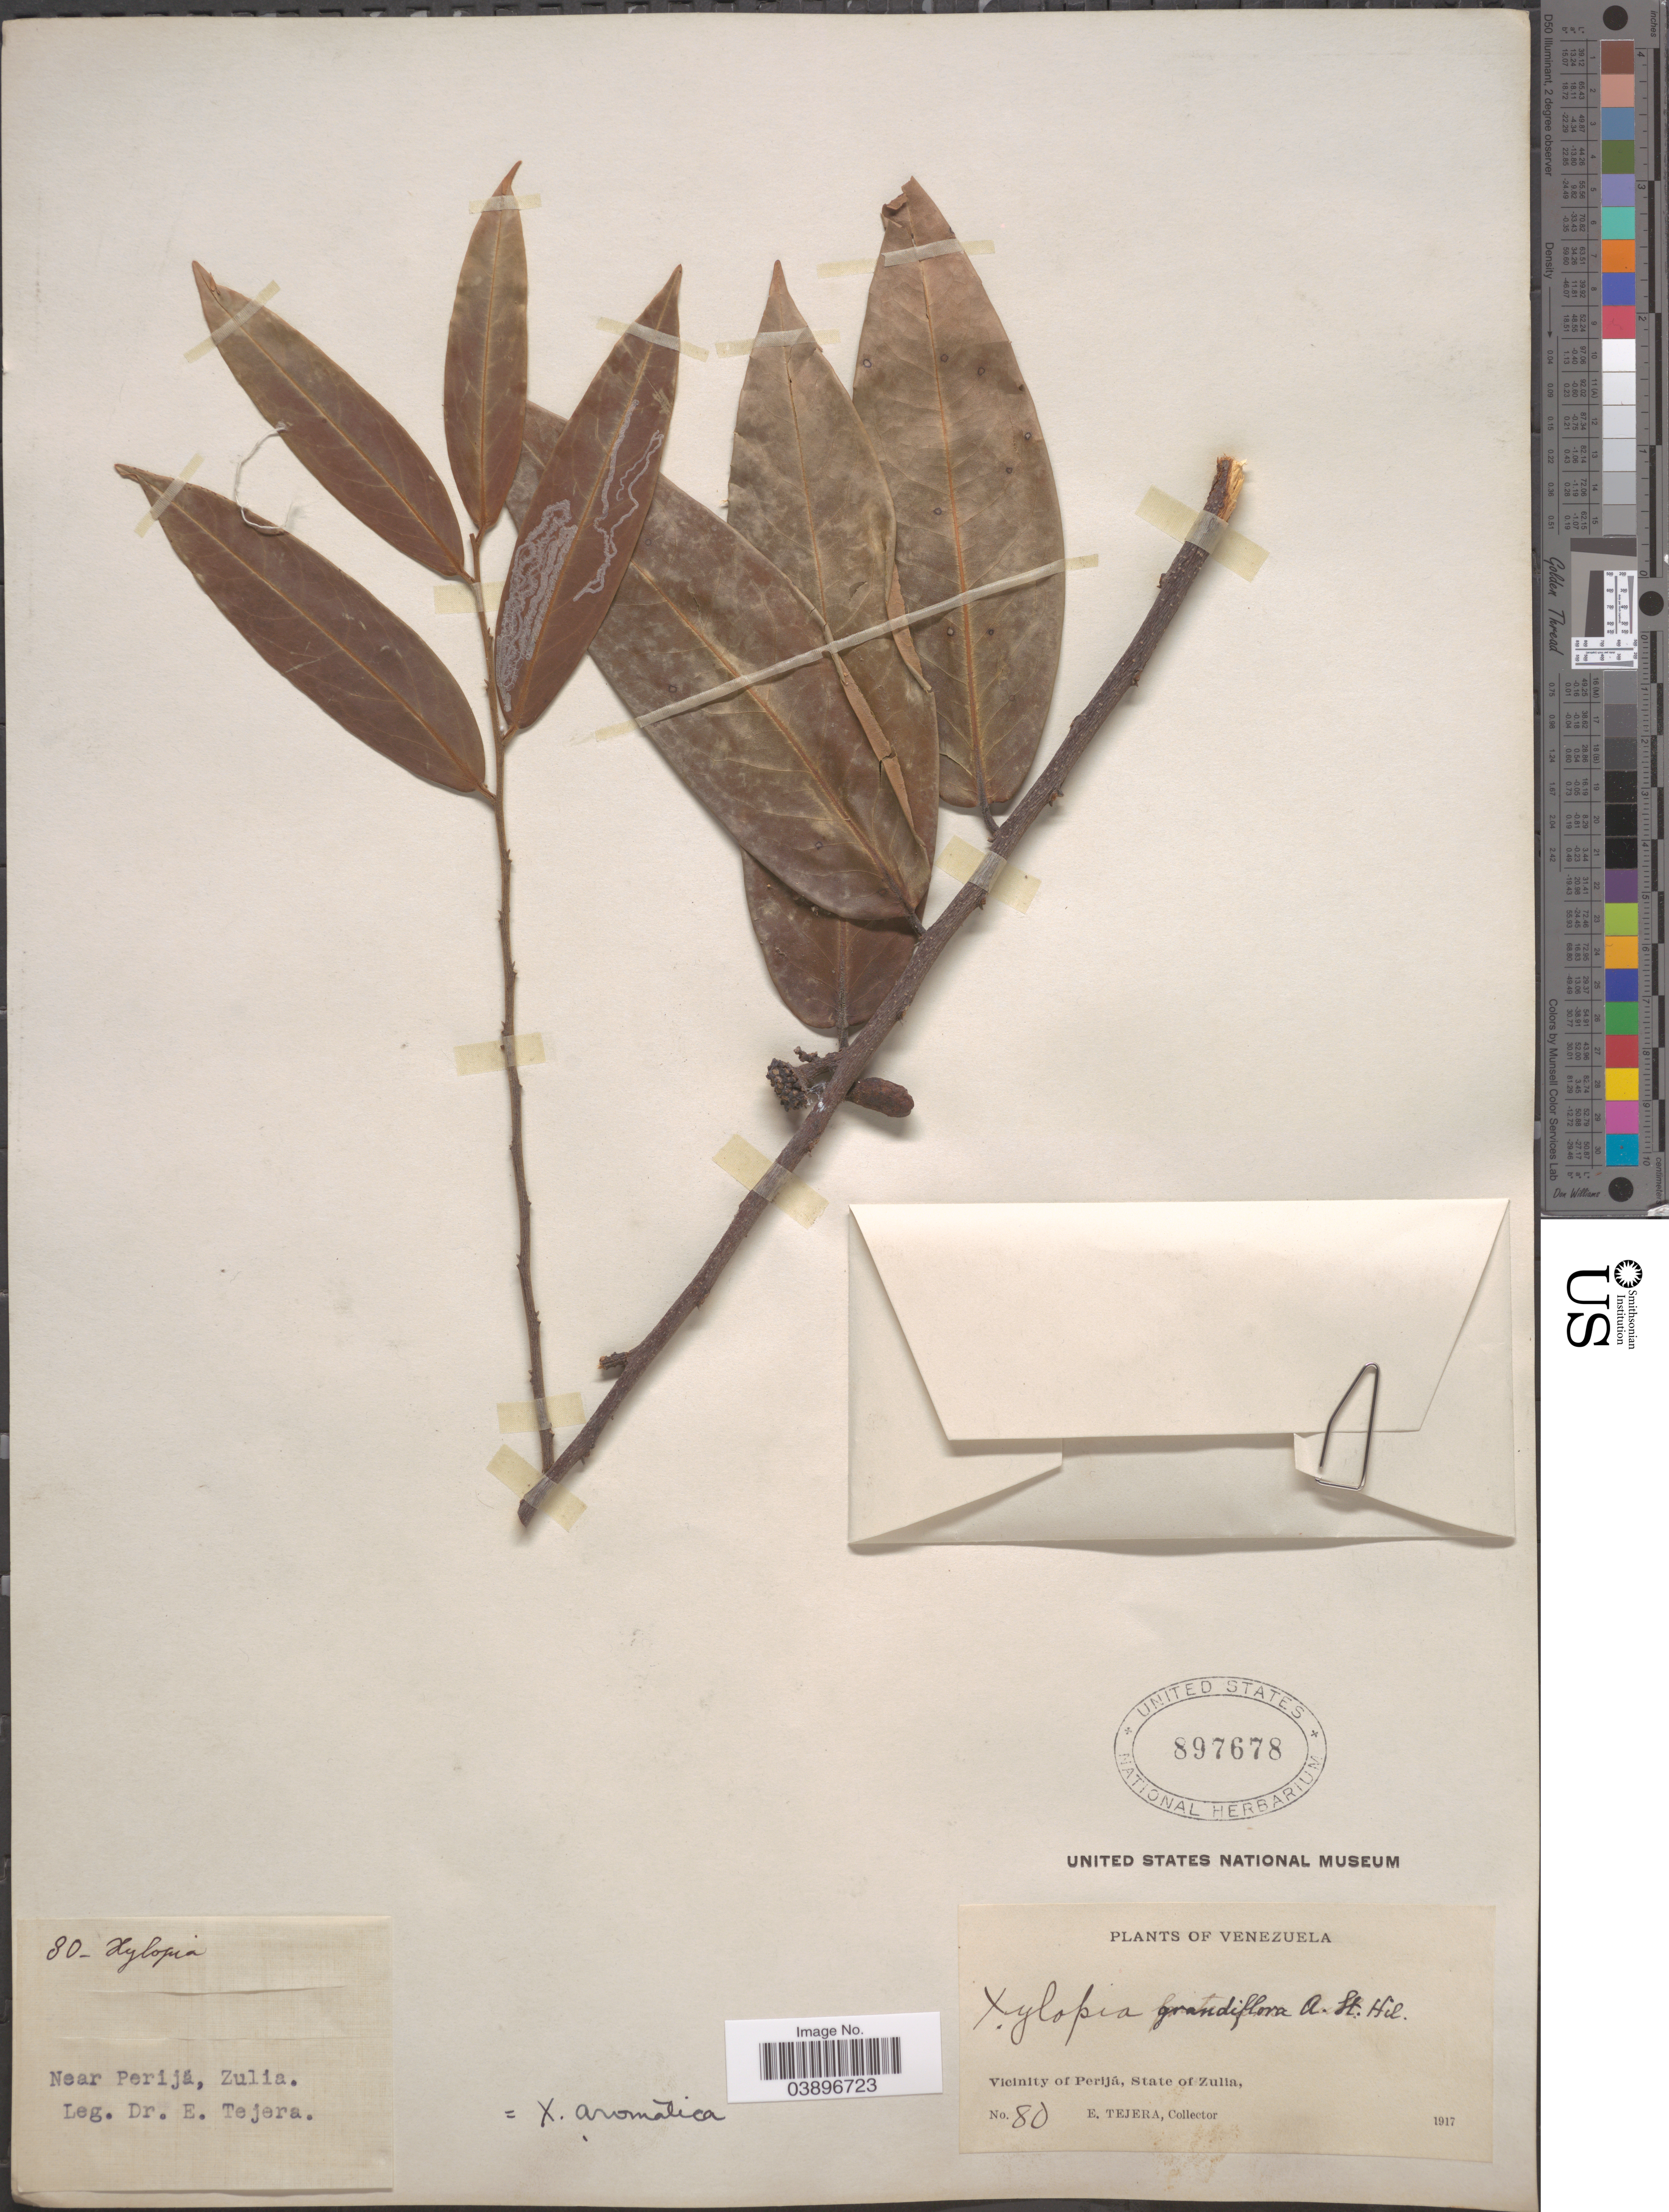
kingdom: Plantae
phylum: Tracheophyta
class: Magnoliopsida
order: Magnoliales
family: Annonaceae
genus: Xylopia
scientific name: Xylopia aromatica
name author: (Lam.) Mart.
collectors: E. Tejera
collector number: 80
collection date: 1917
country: Venezuela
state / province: Zulia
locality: Vicinity of Perijá.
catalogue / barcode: US 897678